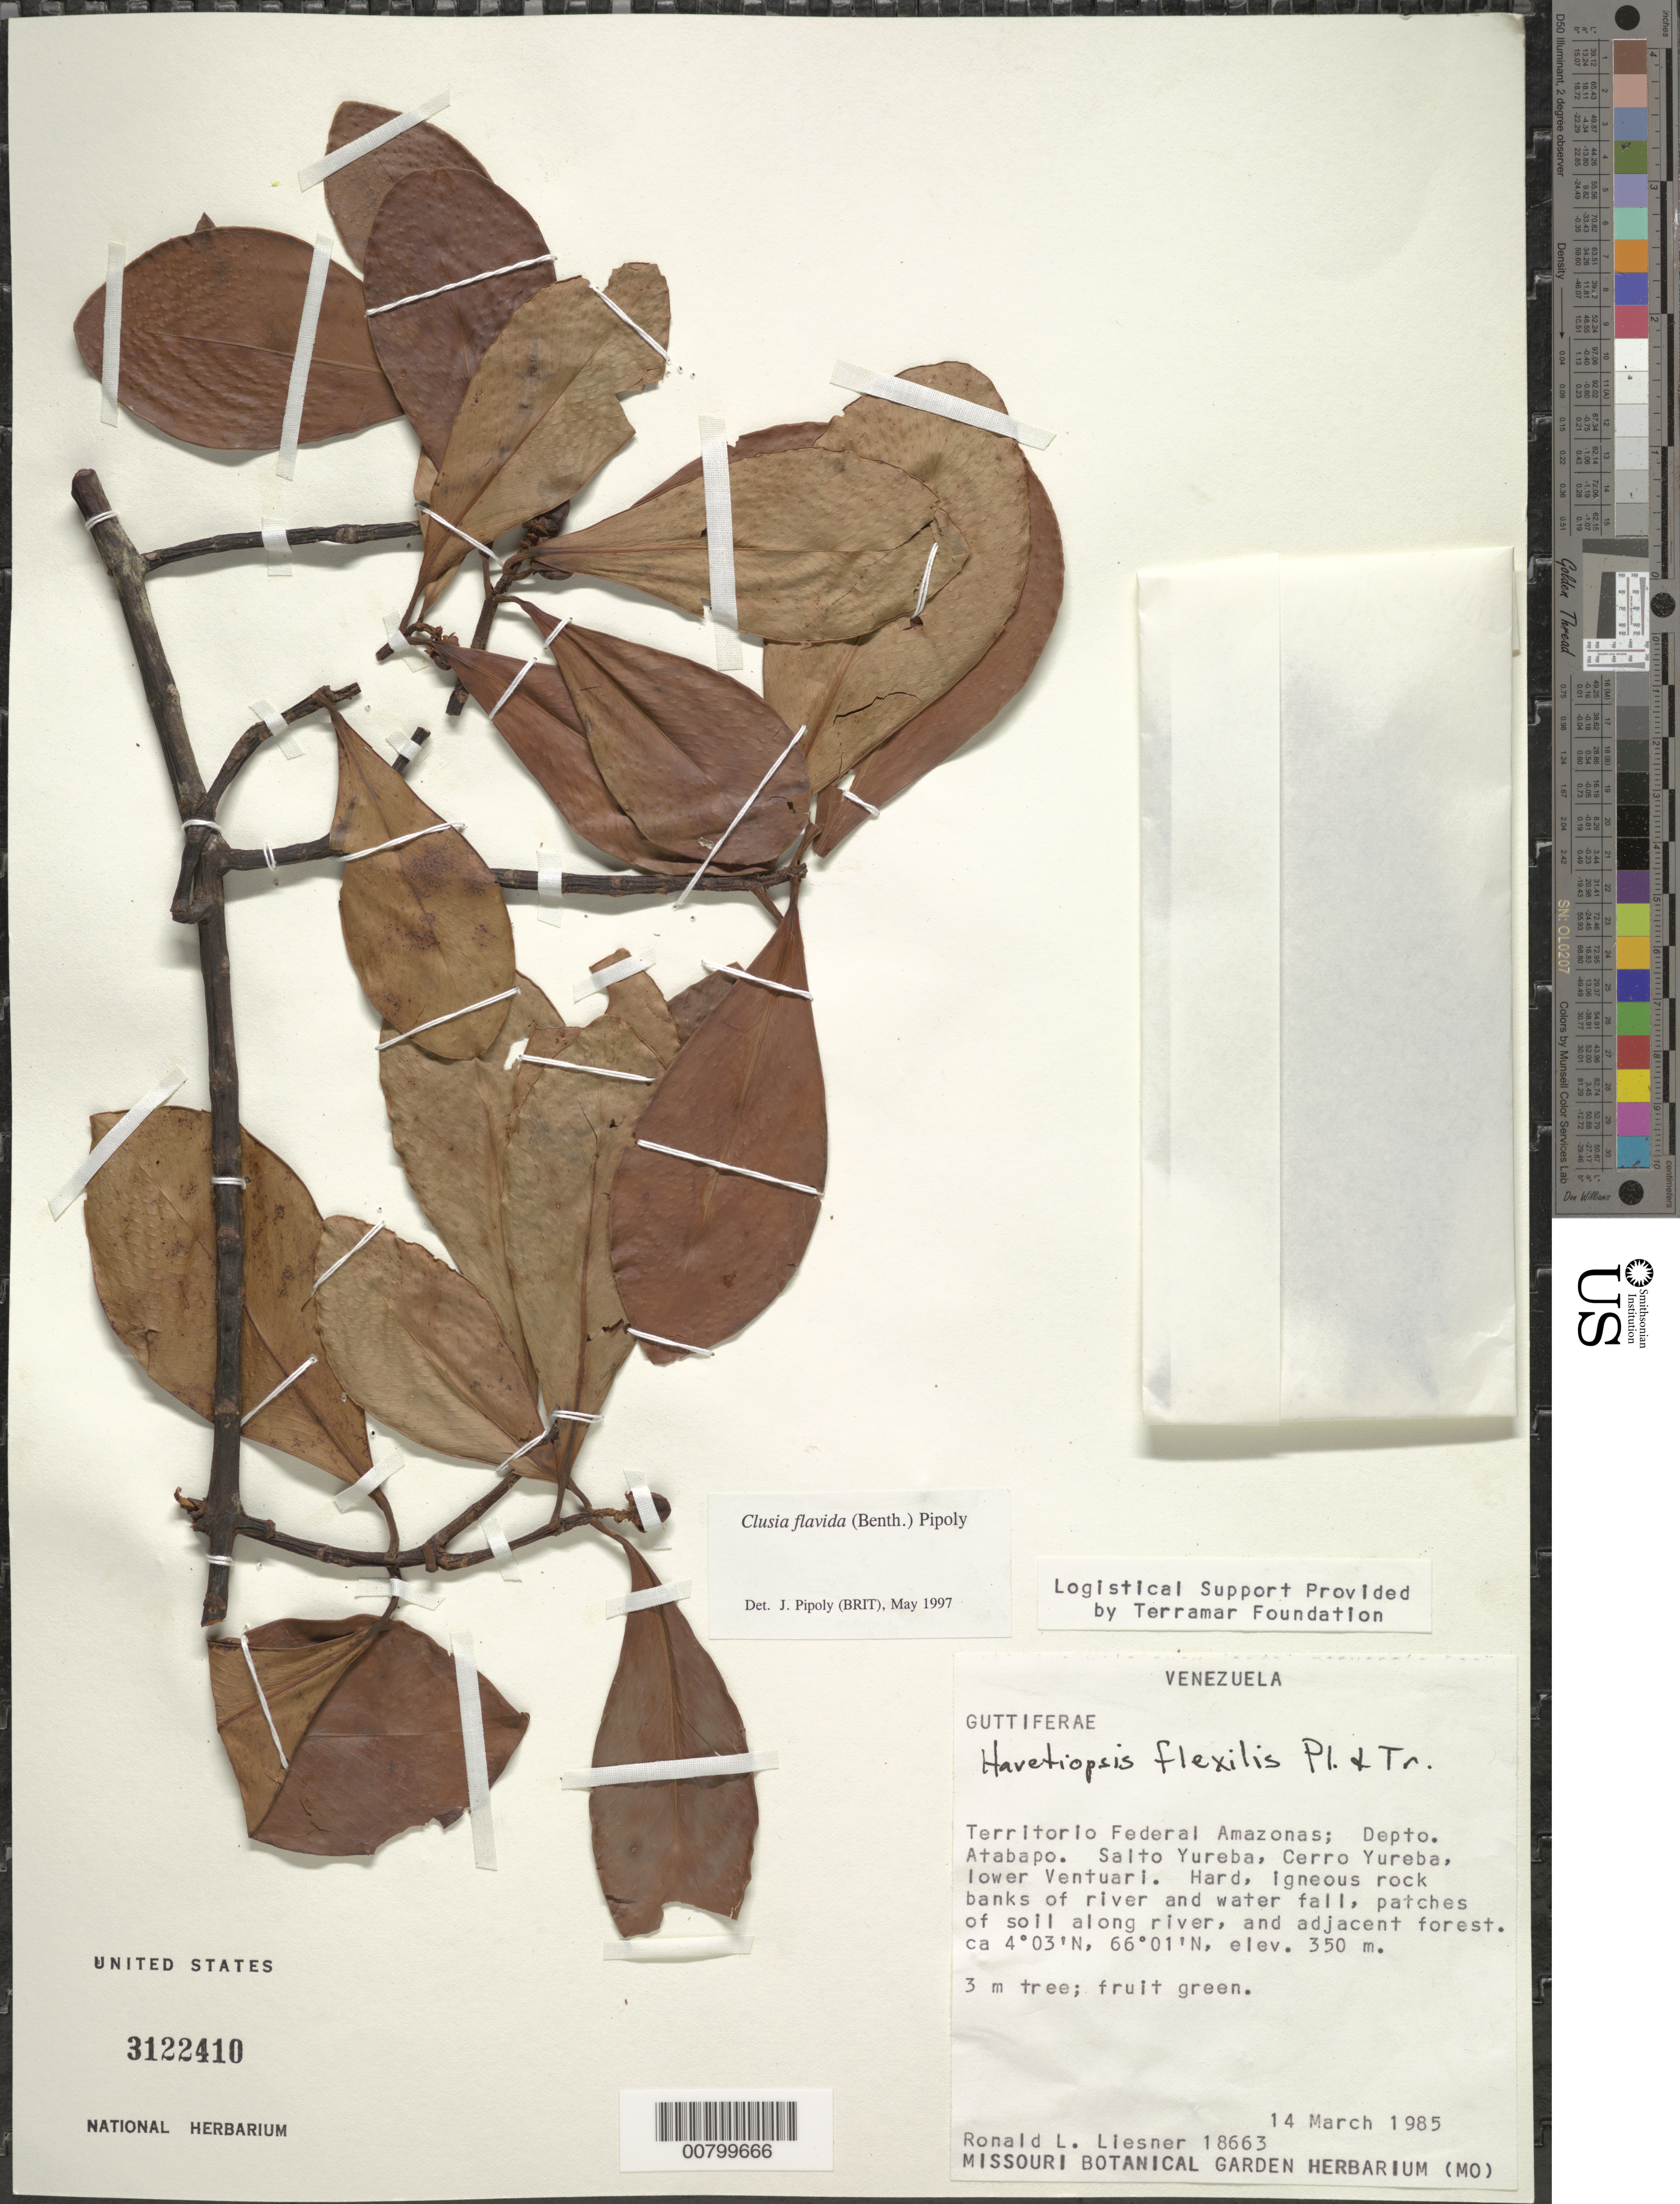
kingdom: Plantae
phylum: Tracheophyta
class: Magnoliopsida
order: Malpighiales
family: Clusiaceae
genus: Clusia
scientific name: Clusia flavida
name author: (Benth.) Pipoly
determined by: Pipoly, J. J., III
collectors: R. L. Liesner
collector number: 18663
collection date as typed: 14-Mar-85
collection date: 1985-03-14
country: Venezuela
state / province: Amazonas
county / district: Atabapo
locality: Salto Yureba, Cerro Yureba, lower Ventuari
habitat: Hard, ingeous rock banks of river and waterfall, patches of soil along river and adjacent forest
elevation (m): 350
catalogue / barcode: US 3122410